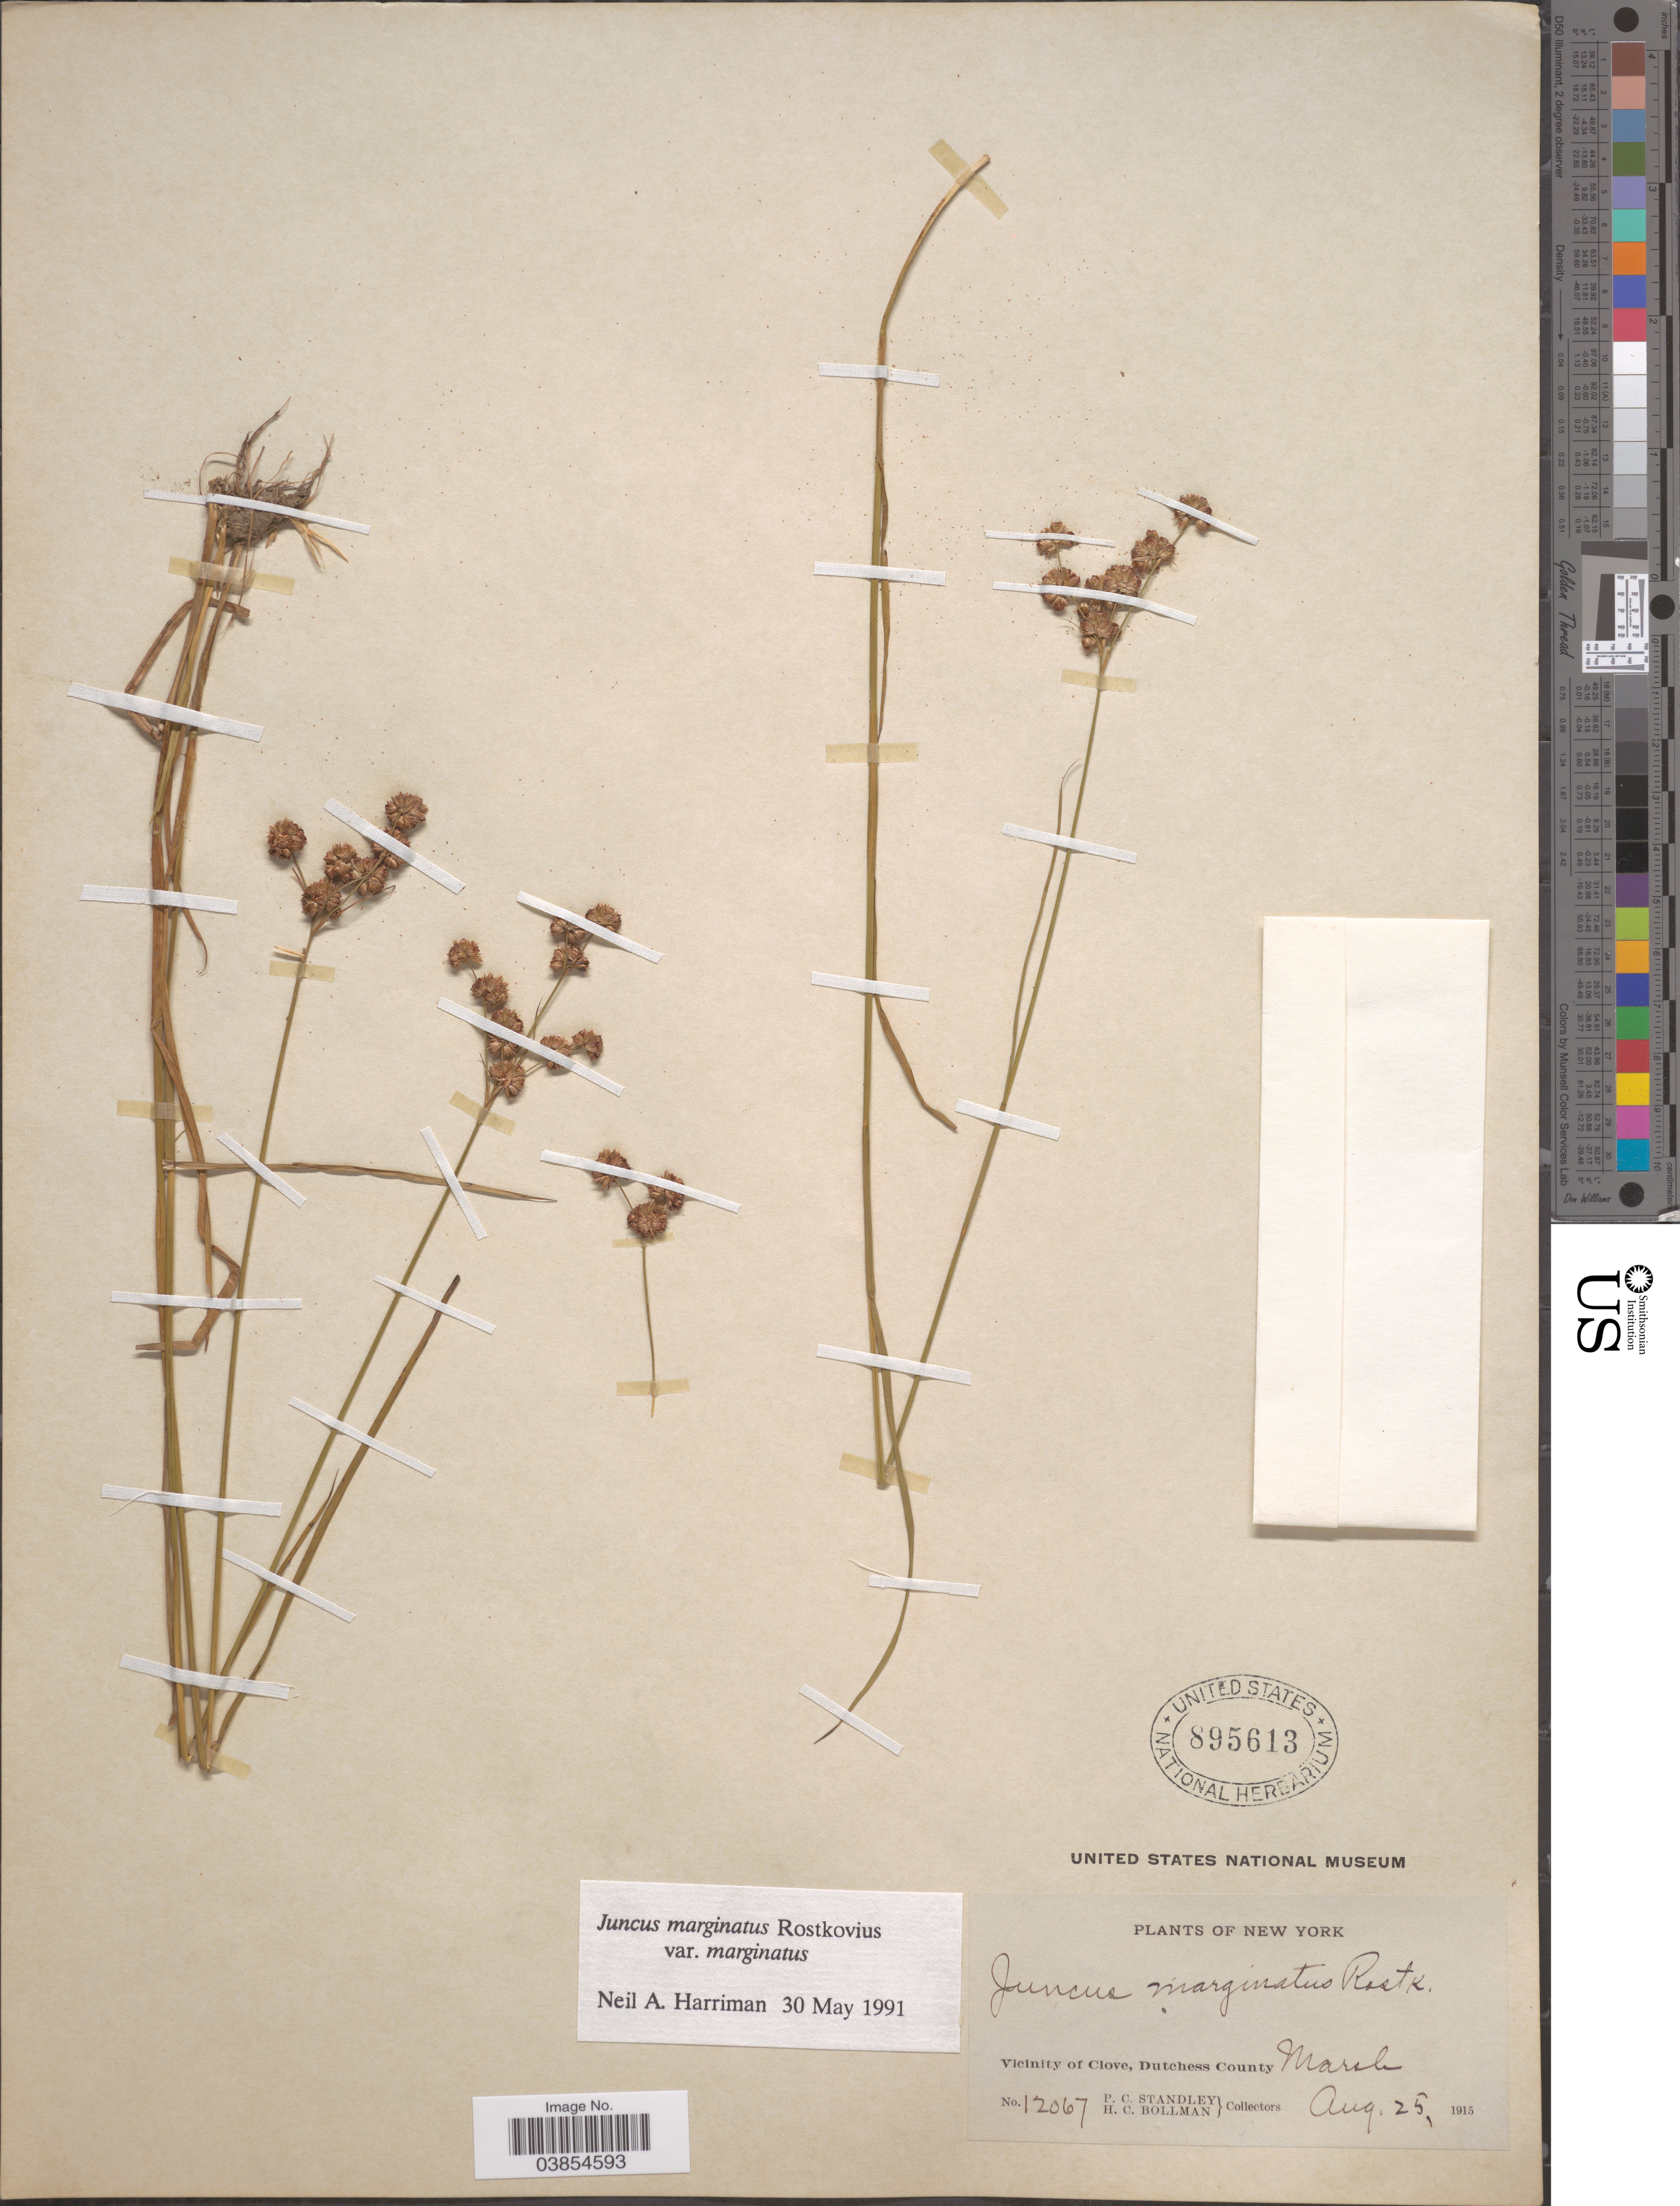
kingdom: Plantae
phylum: Tracheophyta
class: Liliopsida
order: Poales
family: Juncaceae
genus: Juncus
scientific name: Juncus marginatus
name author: Rostk.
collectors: P. C. Standley & H. C. Bollman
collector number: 12067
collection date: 1915-08-25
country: United States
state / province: New York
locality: Vicinity of Clove, Dutchess County.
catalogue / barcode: US 895613